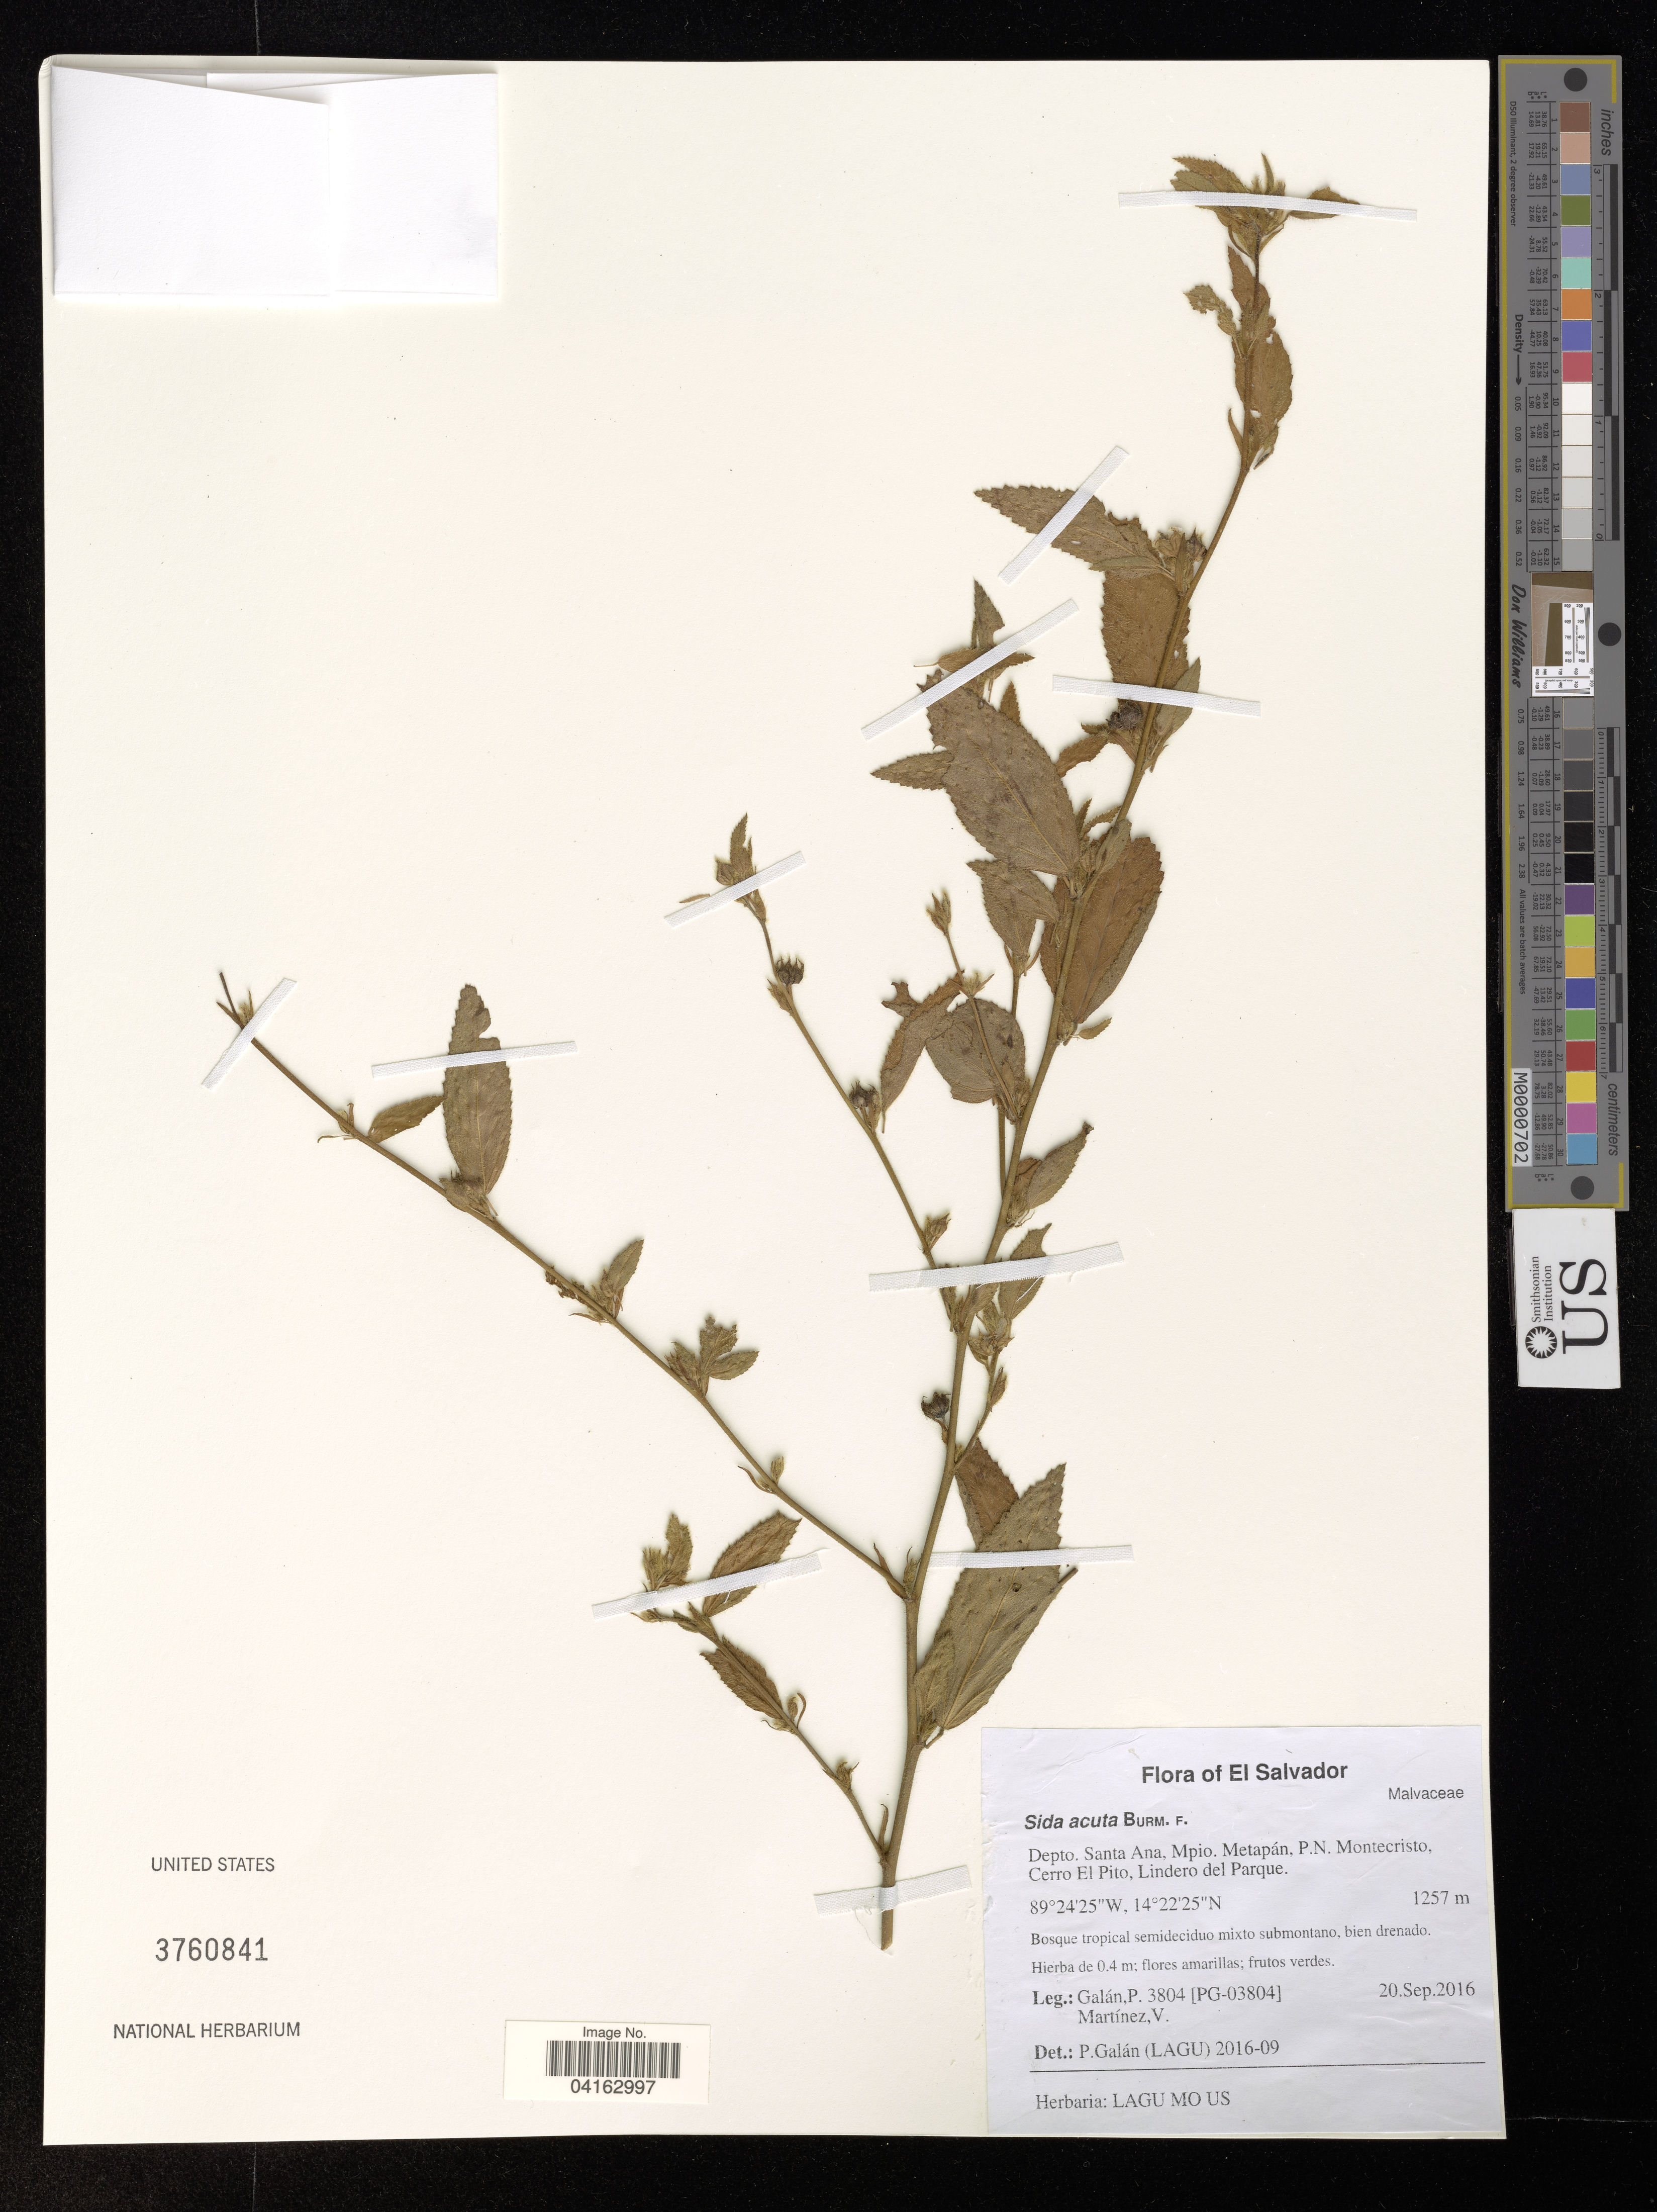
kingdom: Plantae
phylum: Tracheophyta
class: Magnoliopsida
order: Malvales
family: Malvaceae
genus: Sida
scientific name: Sida acuta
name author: Burm. f.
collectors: P. Galan & V. Martinez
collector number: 3804 / [PG-03804]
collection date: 2016-09-20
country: El Salvador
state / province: Santa Ana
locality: Depto. Santa Ana, Mpio. Metapán, P.N. Montecristo, Cerro El Pito, Lindero del Parque.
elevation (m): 1257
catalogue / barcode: US 3760841